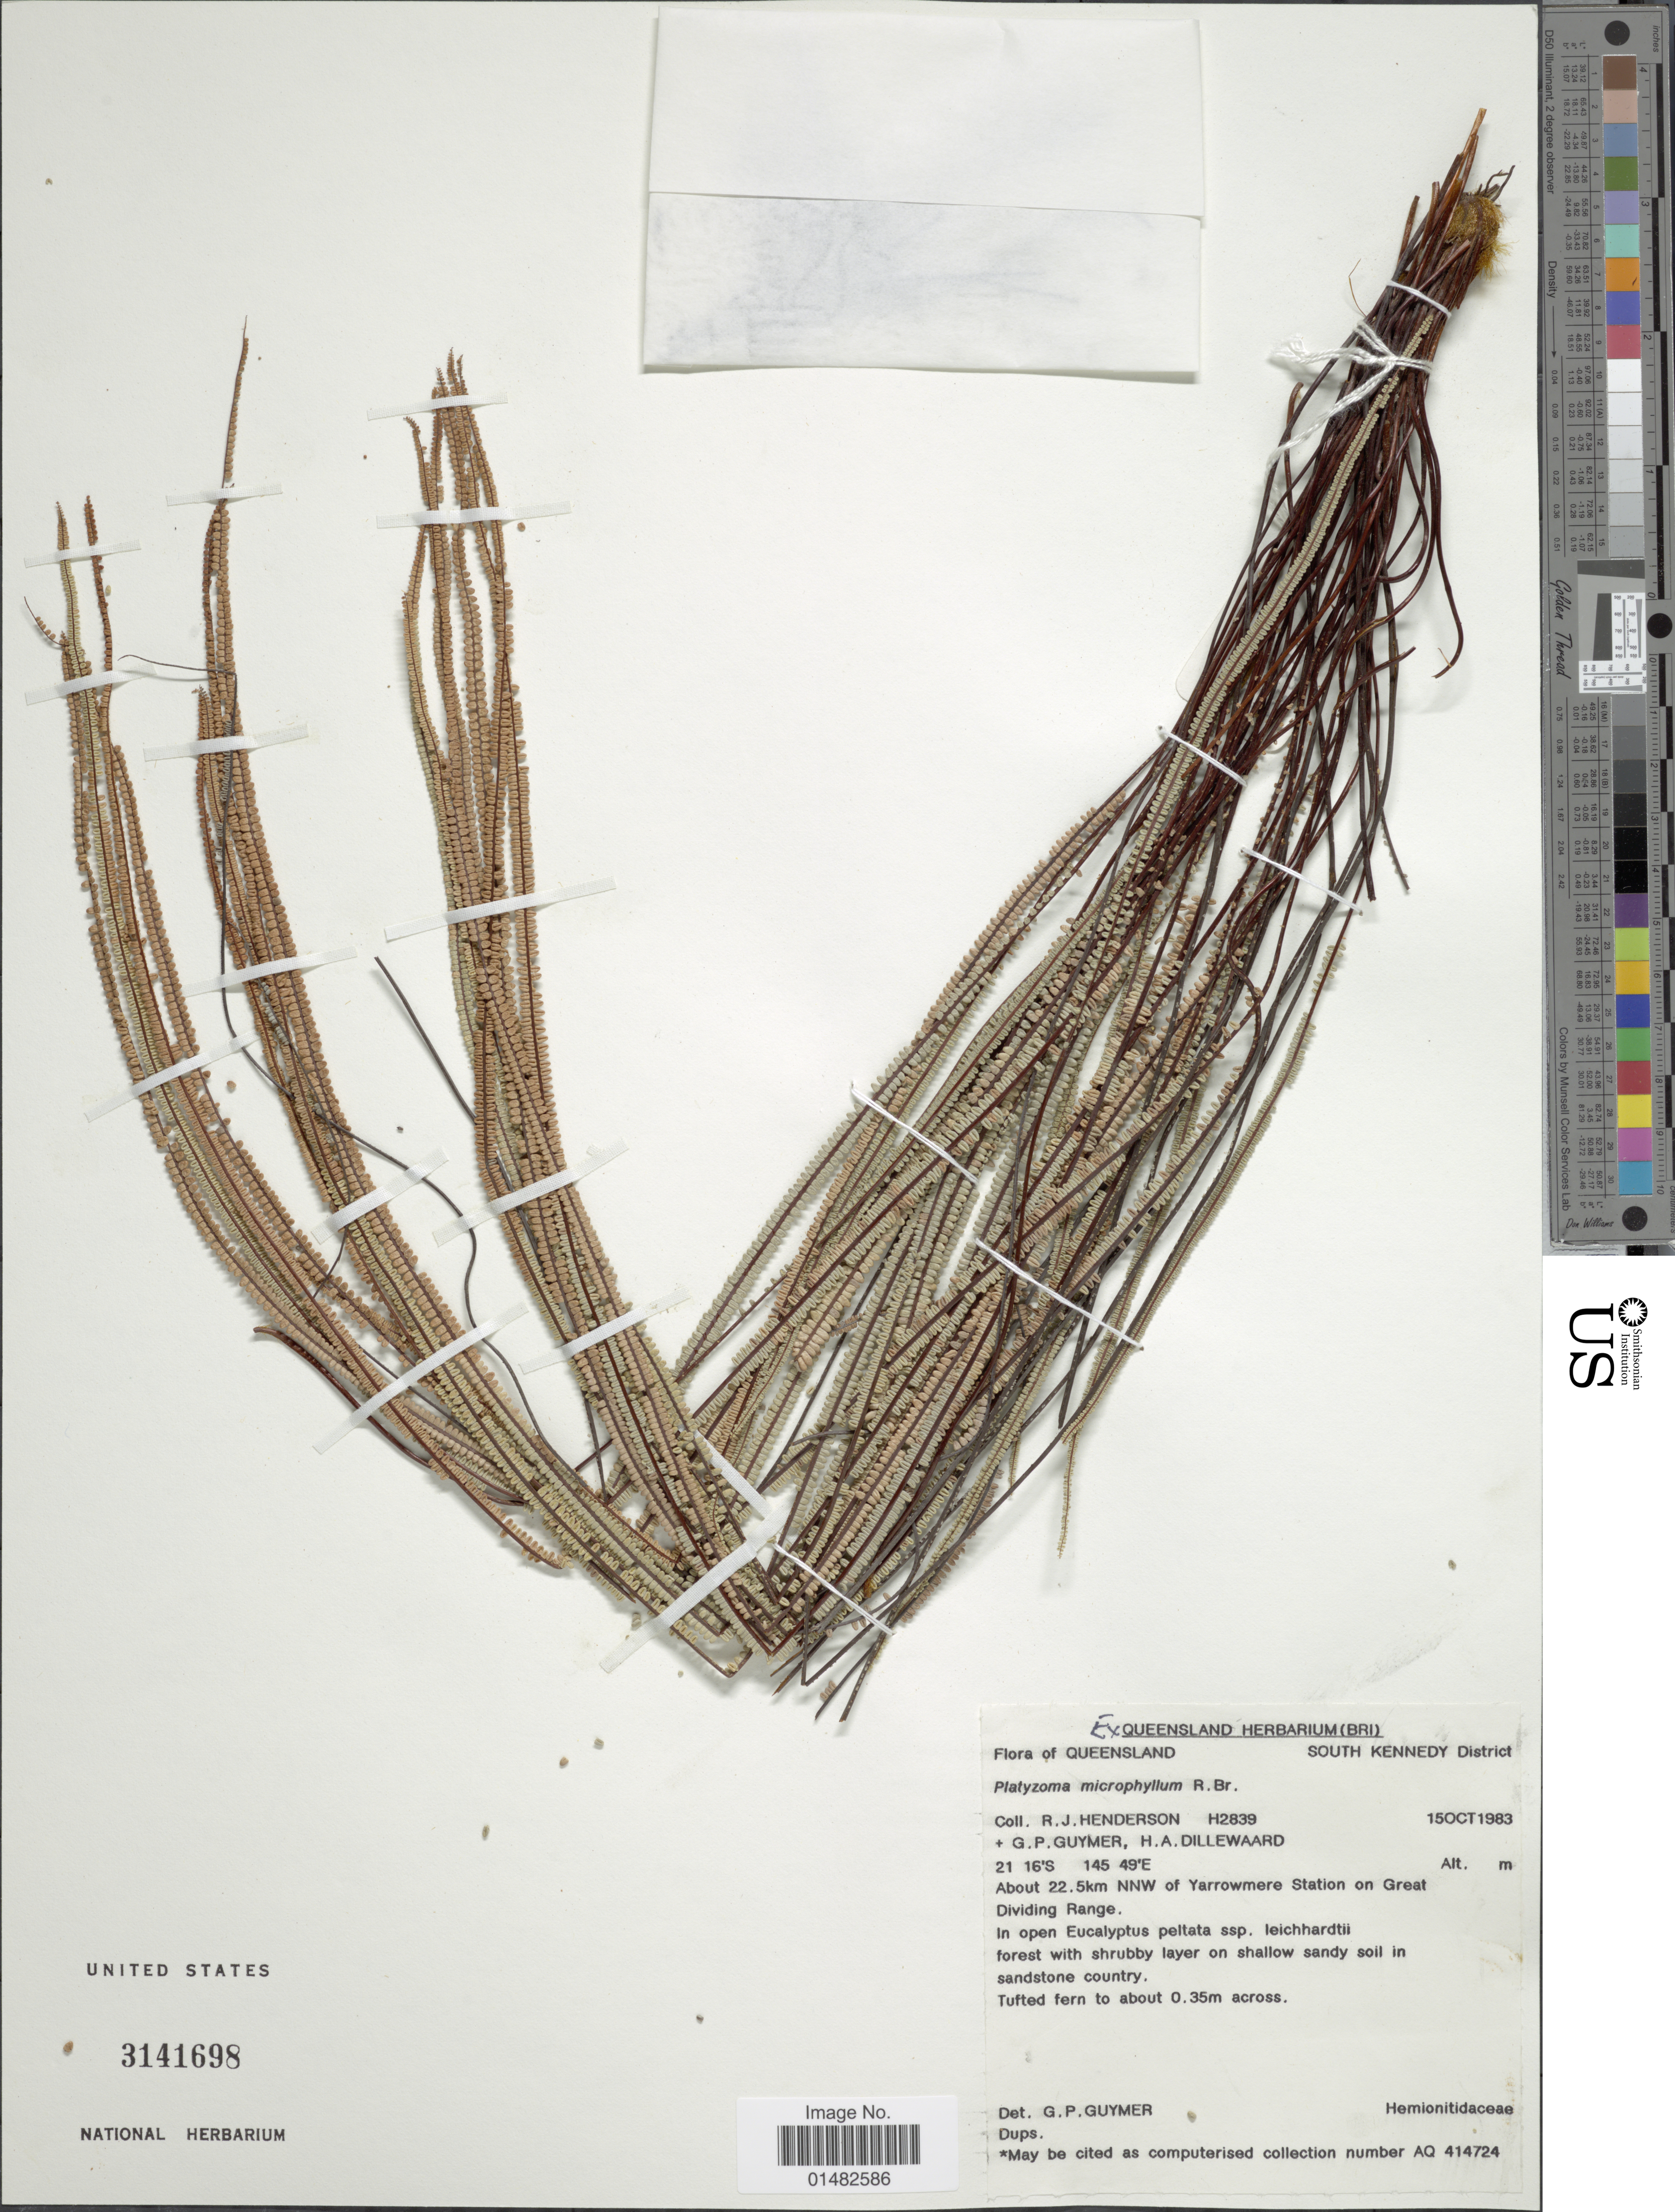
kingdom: Plantae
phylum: Tracheophyta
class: Polypodiopsida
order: Polypodiales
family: Pteridaceae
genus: Pteris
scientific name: Pteris platyzomopsis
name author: Christenh. & H. Schneid.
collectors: R. J. F. Henderson, G. P. Guymer & H. Dillewaard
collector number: H2839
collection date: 1983-10-15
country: Australia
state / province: Queensland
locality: Queensland, South Kennedy District, About 22.5 km NNW of Yarrowmere Station on Great Dividing Range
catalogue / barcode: US 3141698